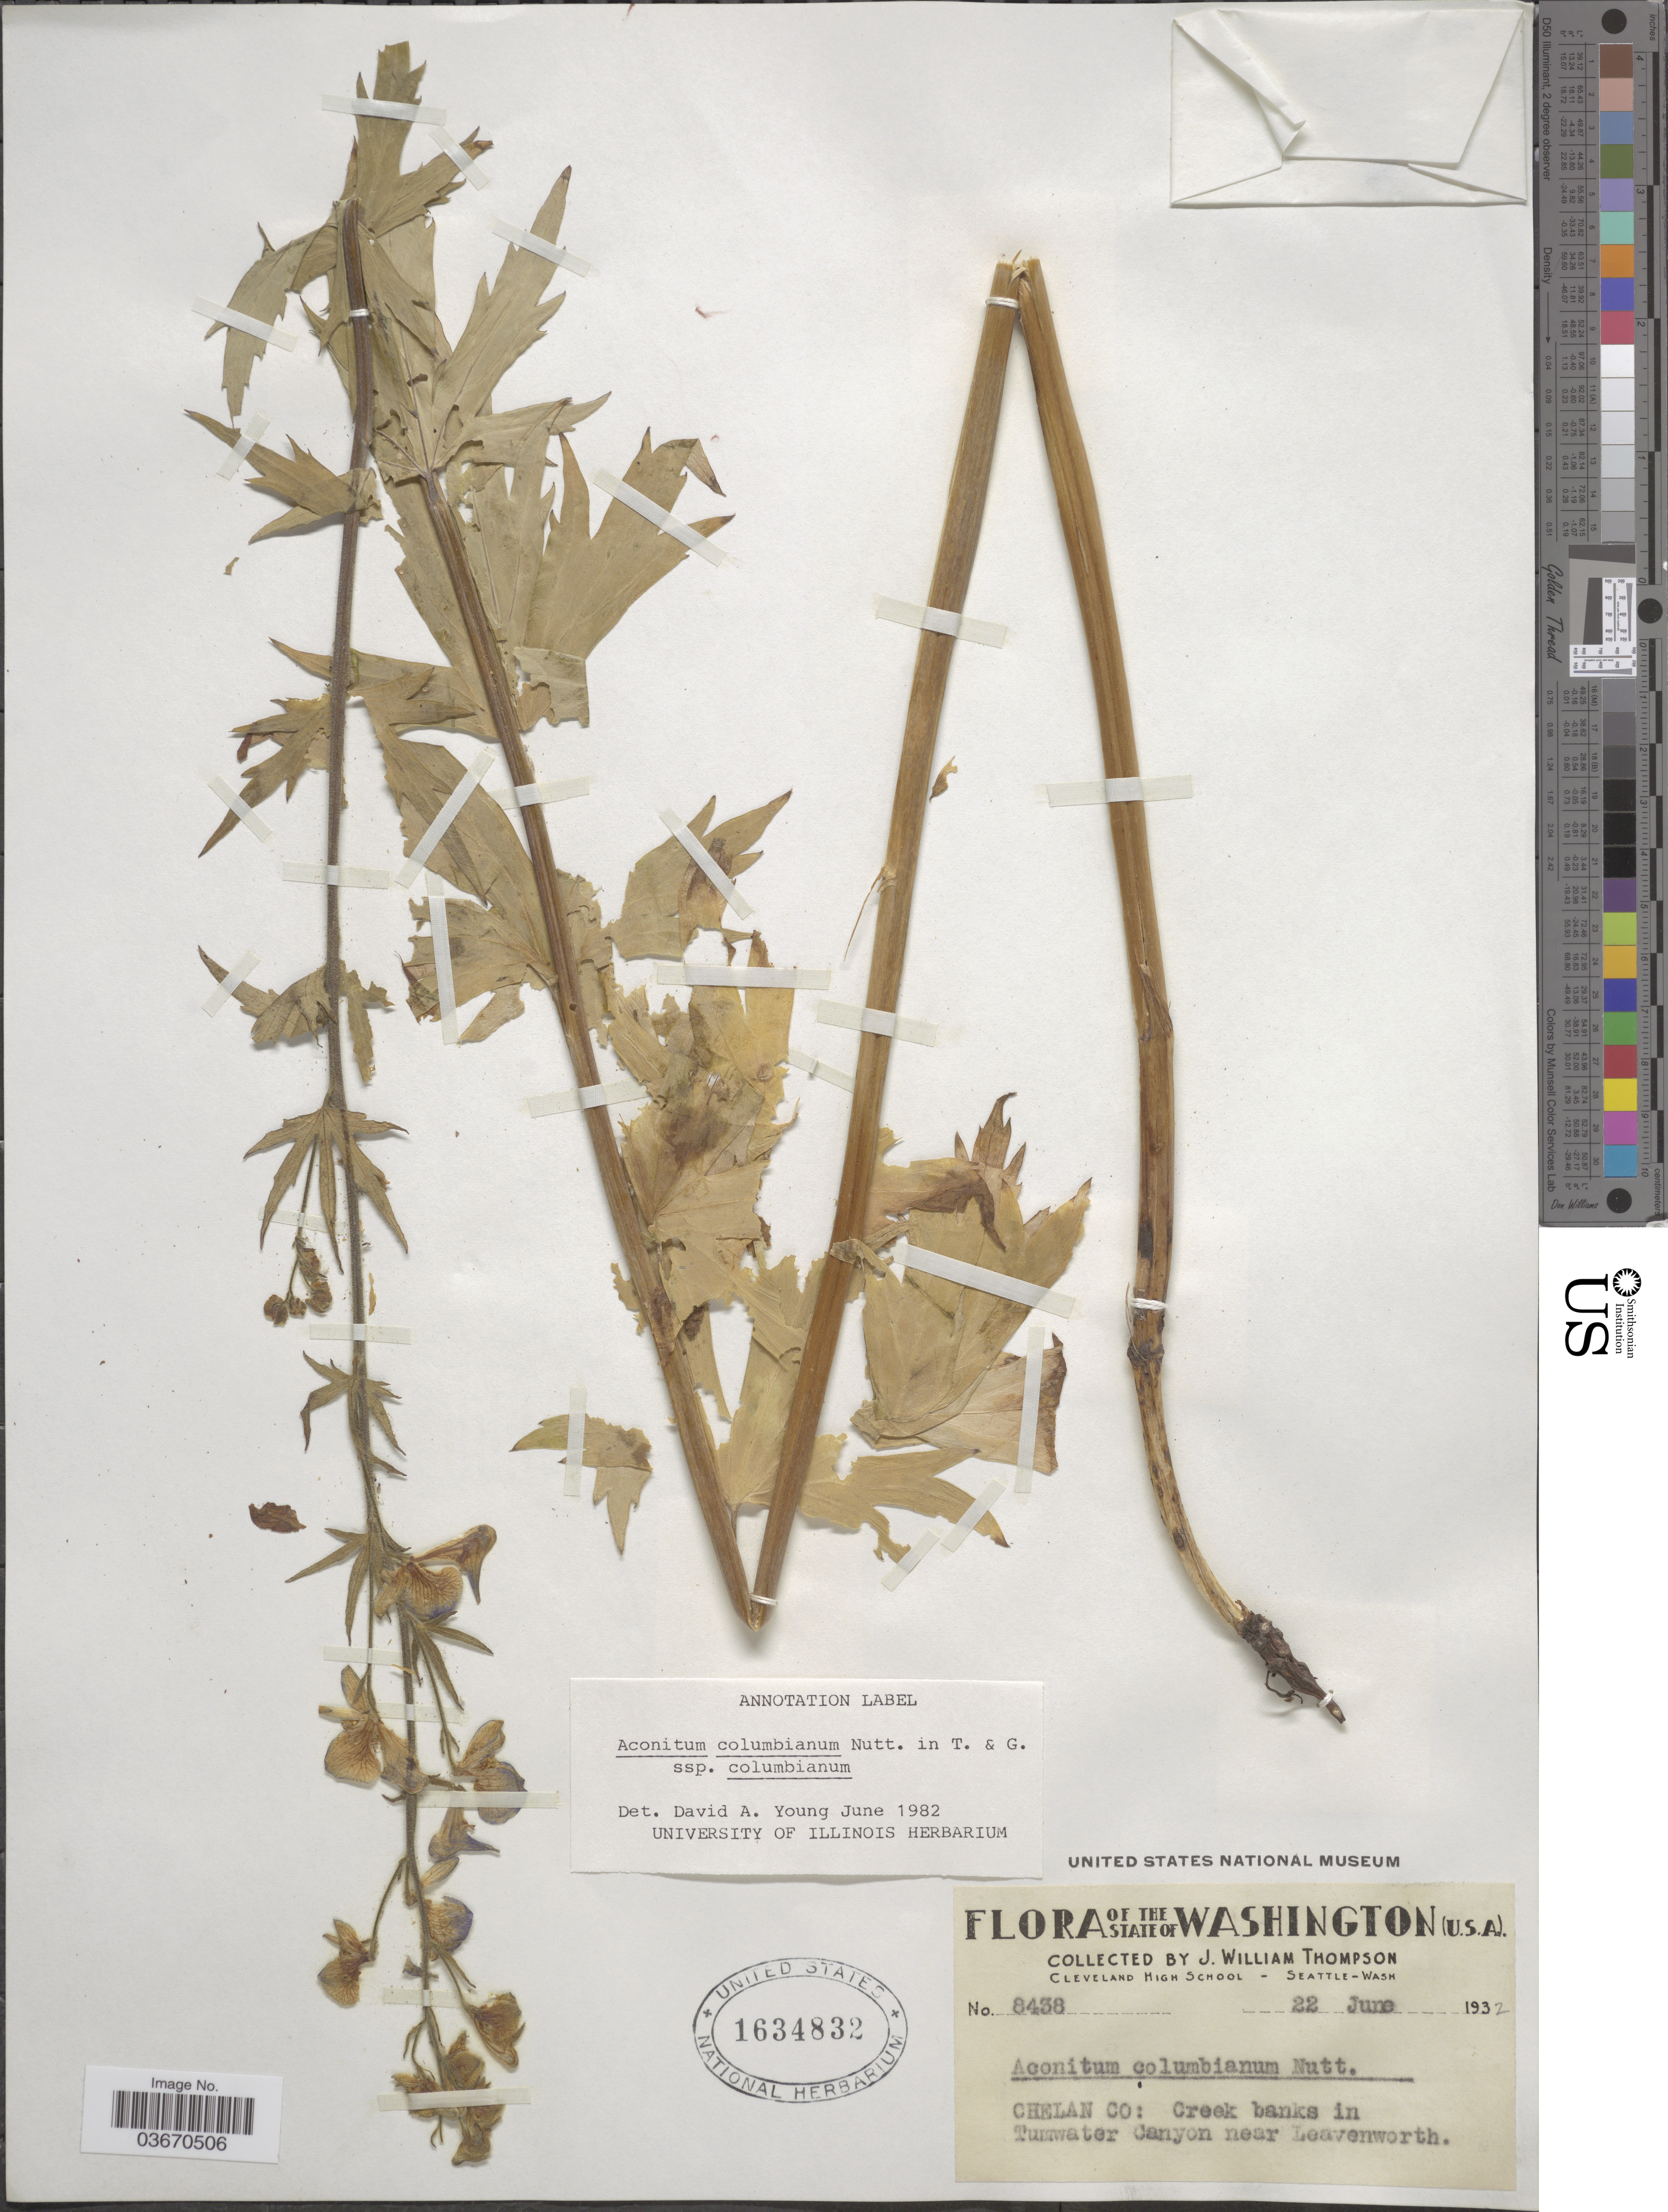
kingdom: Plantae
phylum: Tracheophyta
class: Magnoliopsida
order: Ranunculales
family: Ranunculaceae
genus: Aconitum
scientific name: Aconitum columbianum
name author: Nutt.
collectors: J. W. Thompson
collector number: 8438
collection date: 1932-06-22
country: United States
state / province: Washington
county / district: Chelan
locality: U.S.A. Chelan Co: Creek banks in Tumwater Canyon near Leavenworth.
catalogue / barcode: US 1634832